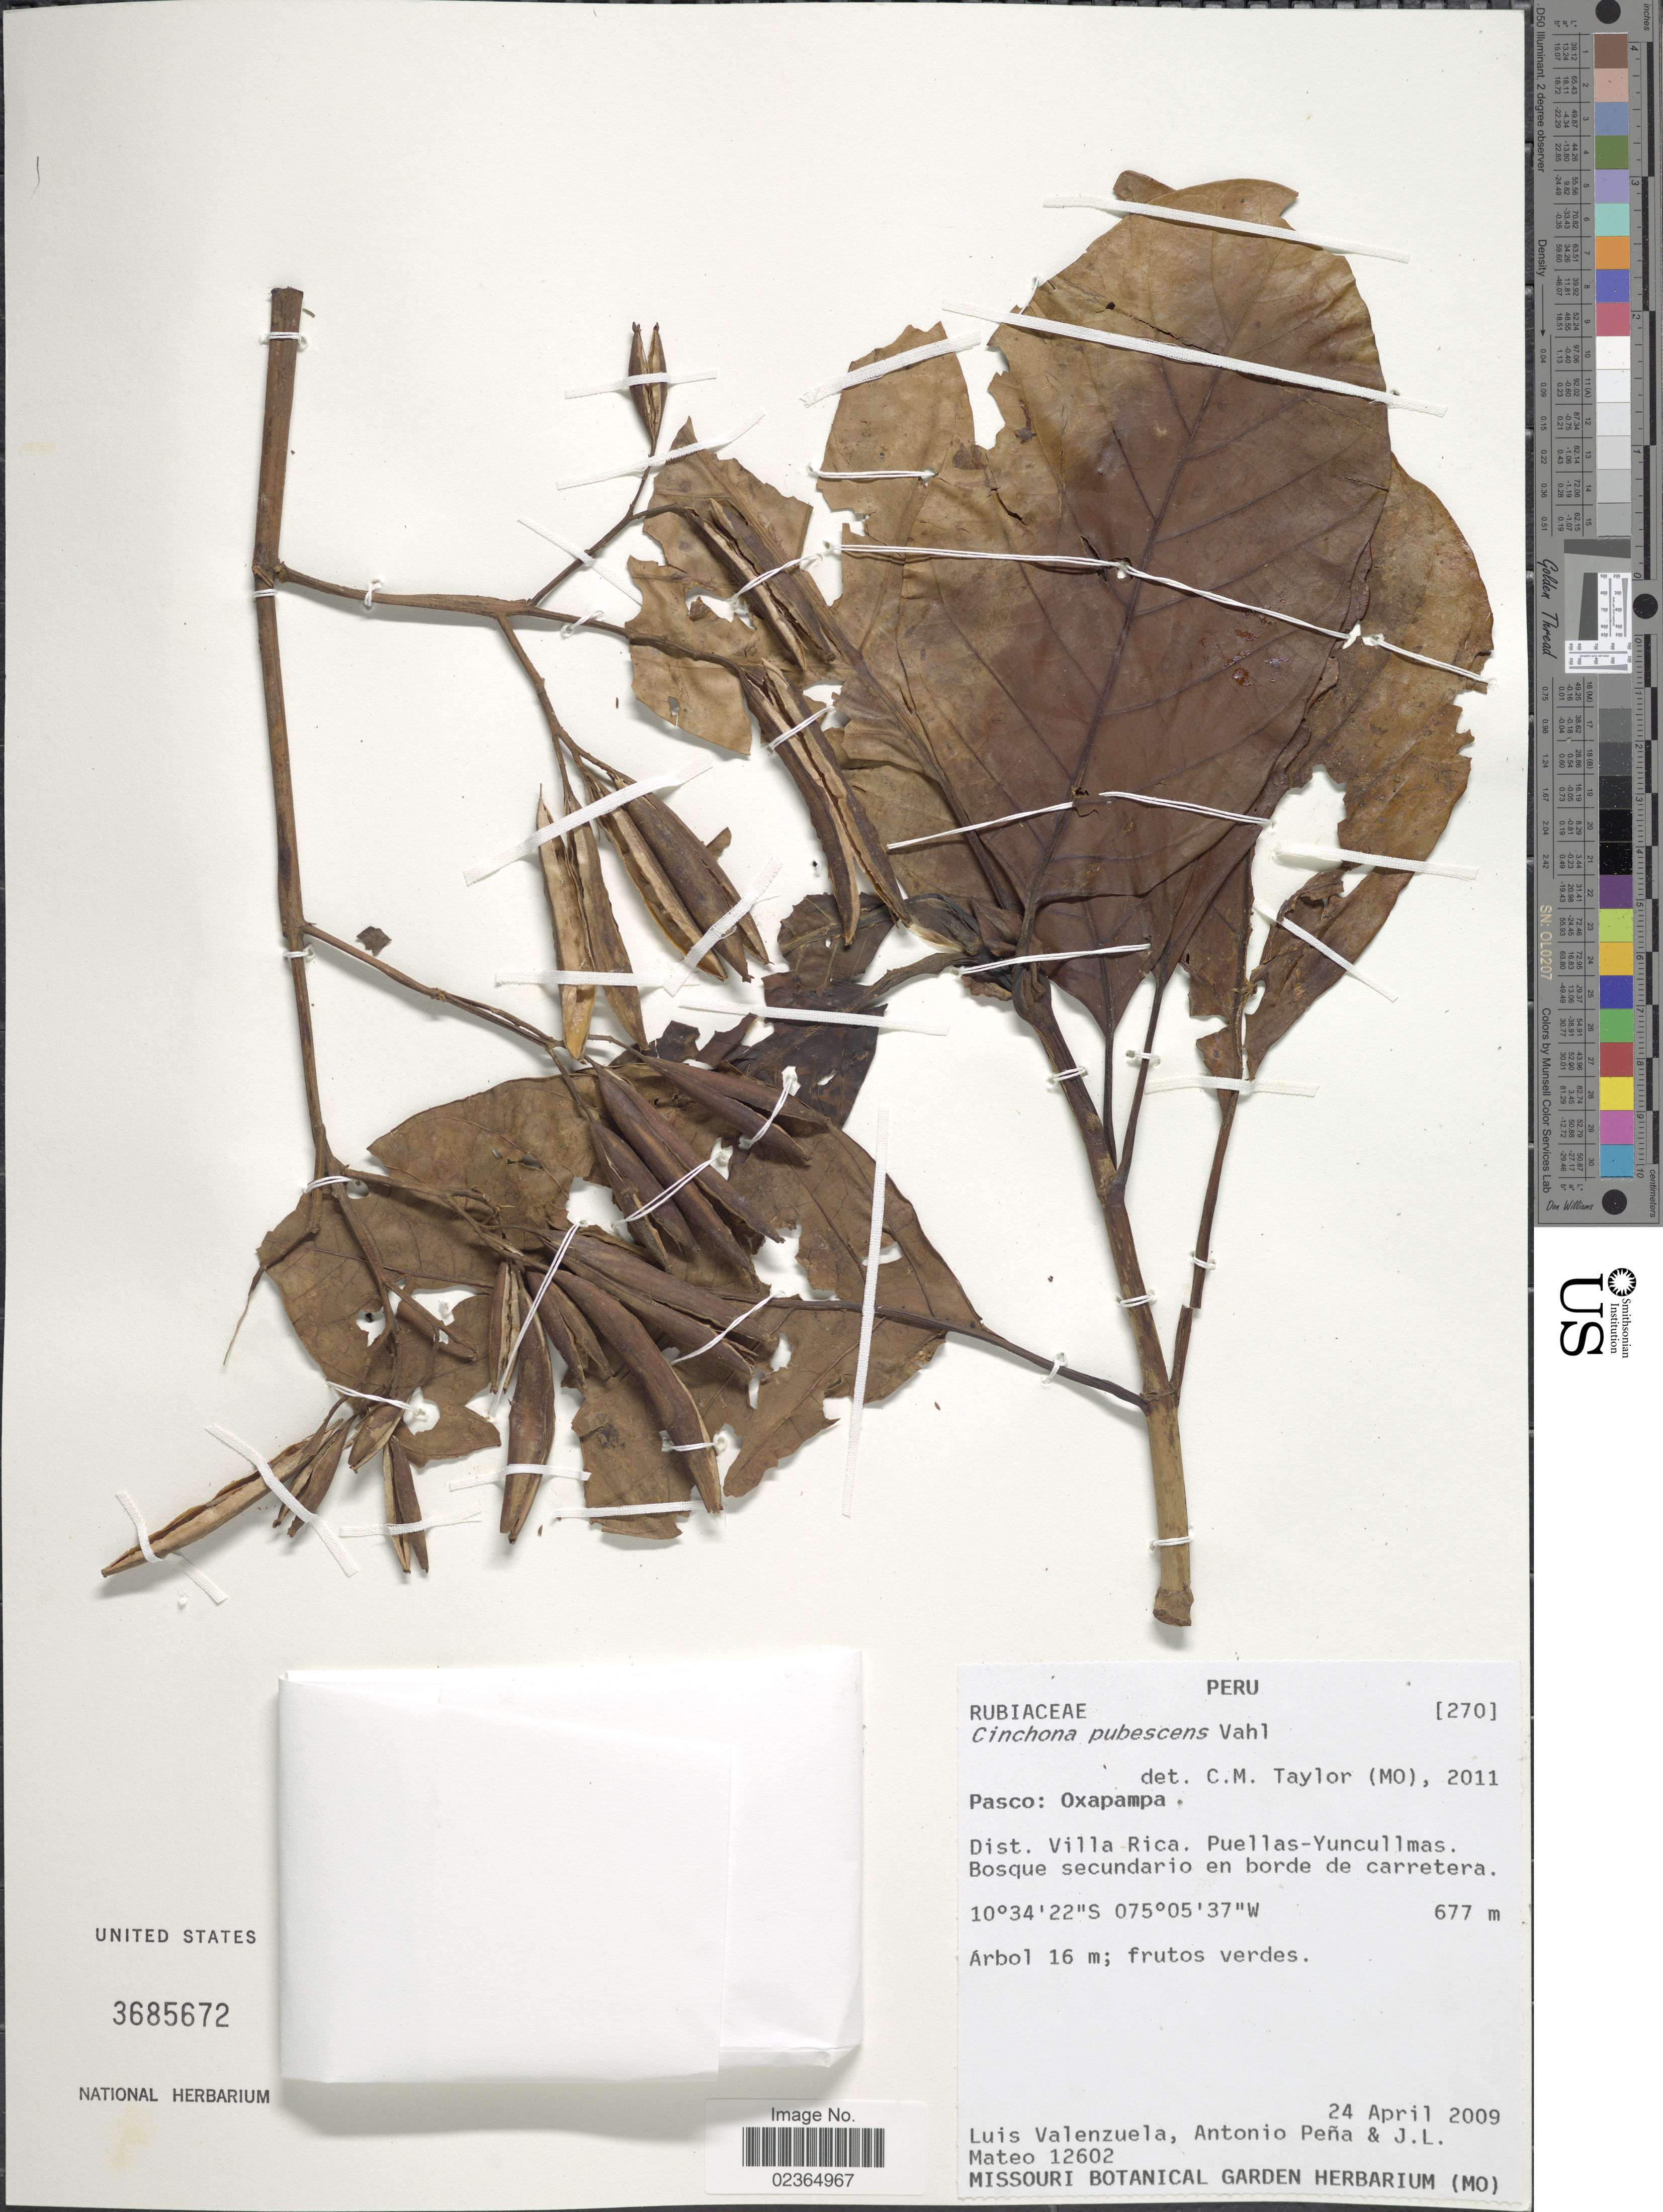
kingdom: Plantae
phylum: Tracheophyta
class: Magnoliopsida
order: Gentianales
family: Rubiaceae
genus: Cinchona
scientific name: Cinchona pubescens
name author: Vahl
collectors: L. Valenzuela, A. Peña & J. Mateo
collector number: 12602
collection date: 2009-04-24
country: Peru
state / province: Pasco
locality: Oxapampa. Dist. Villa Rica. Puelles-Yuncullmas.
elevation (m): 677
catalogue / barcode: US 3685672